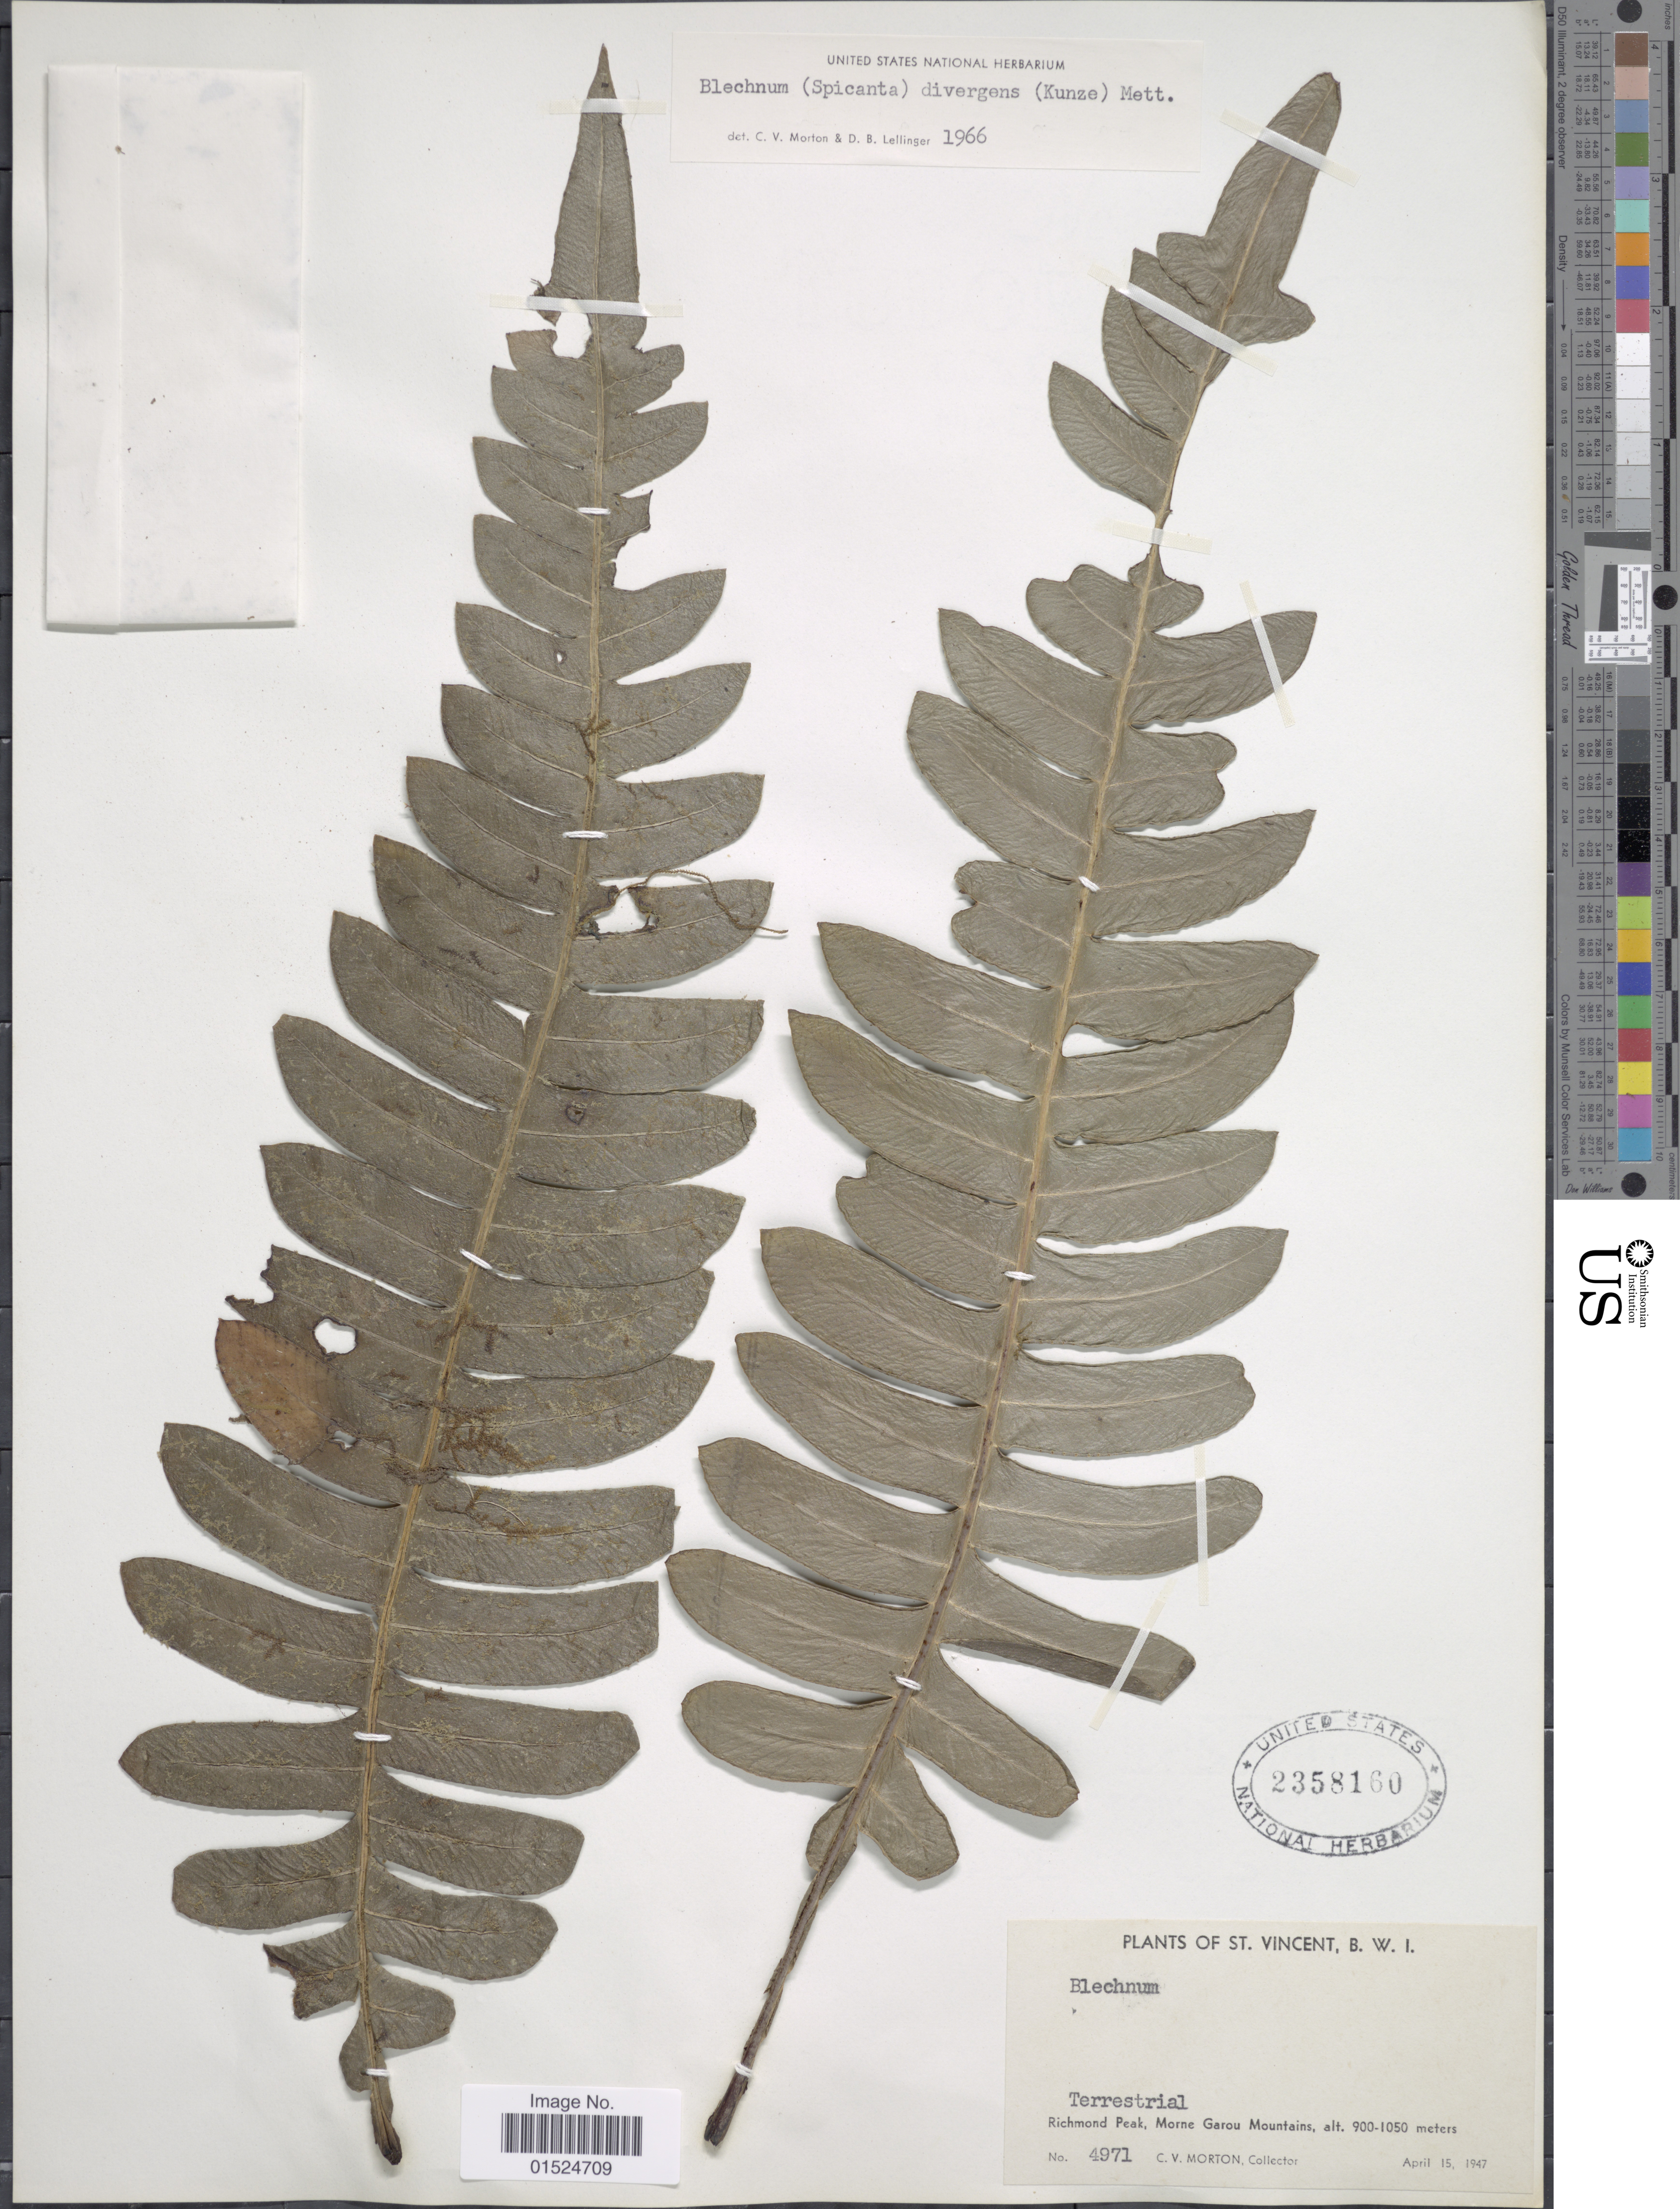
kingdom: Plantae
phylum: Tracheophyta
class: Polypodiopsida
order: Polypodiales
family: Blechnaceae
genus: Blechnum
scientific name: Blechnum divergens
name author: (Kunze) Mett.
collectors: C. V. Morton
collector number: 4971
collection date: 1947-04-15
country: St. Vincent - Grenadines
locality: St. Vincent, B.W.I., Richmond Peak, Morne Garou Mountains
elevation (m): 900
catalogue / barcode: US 2358160